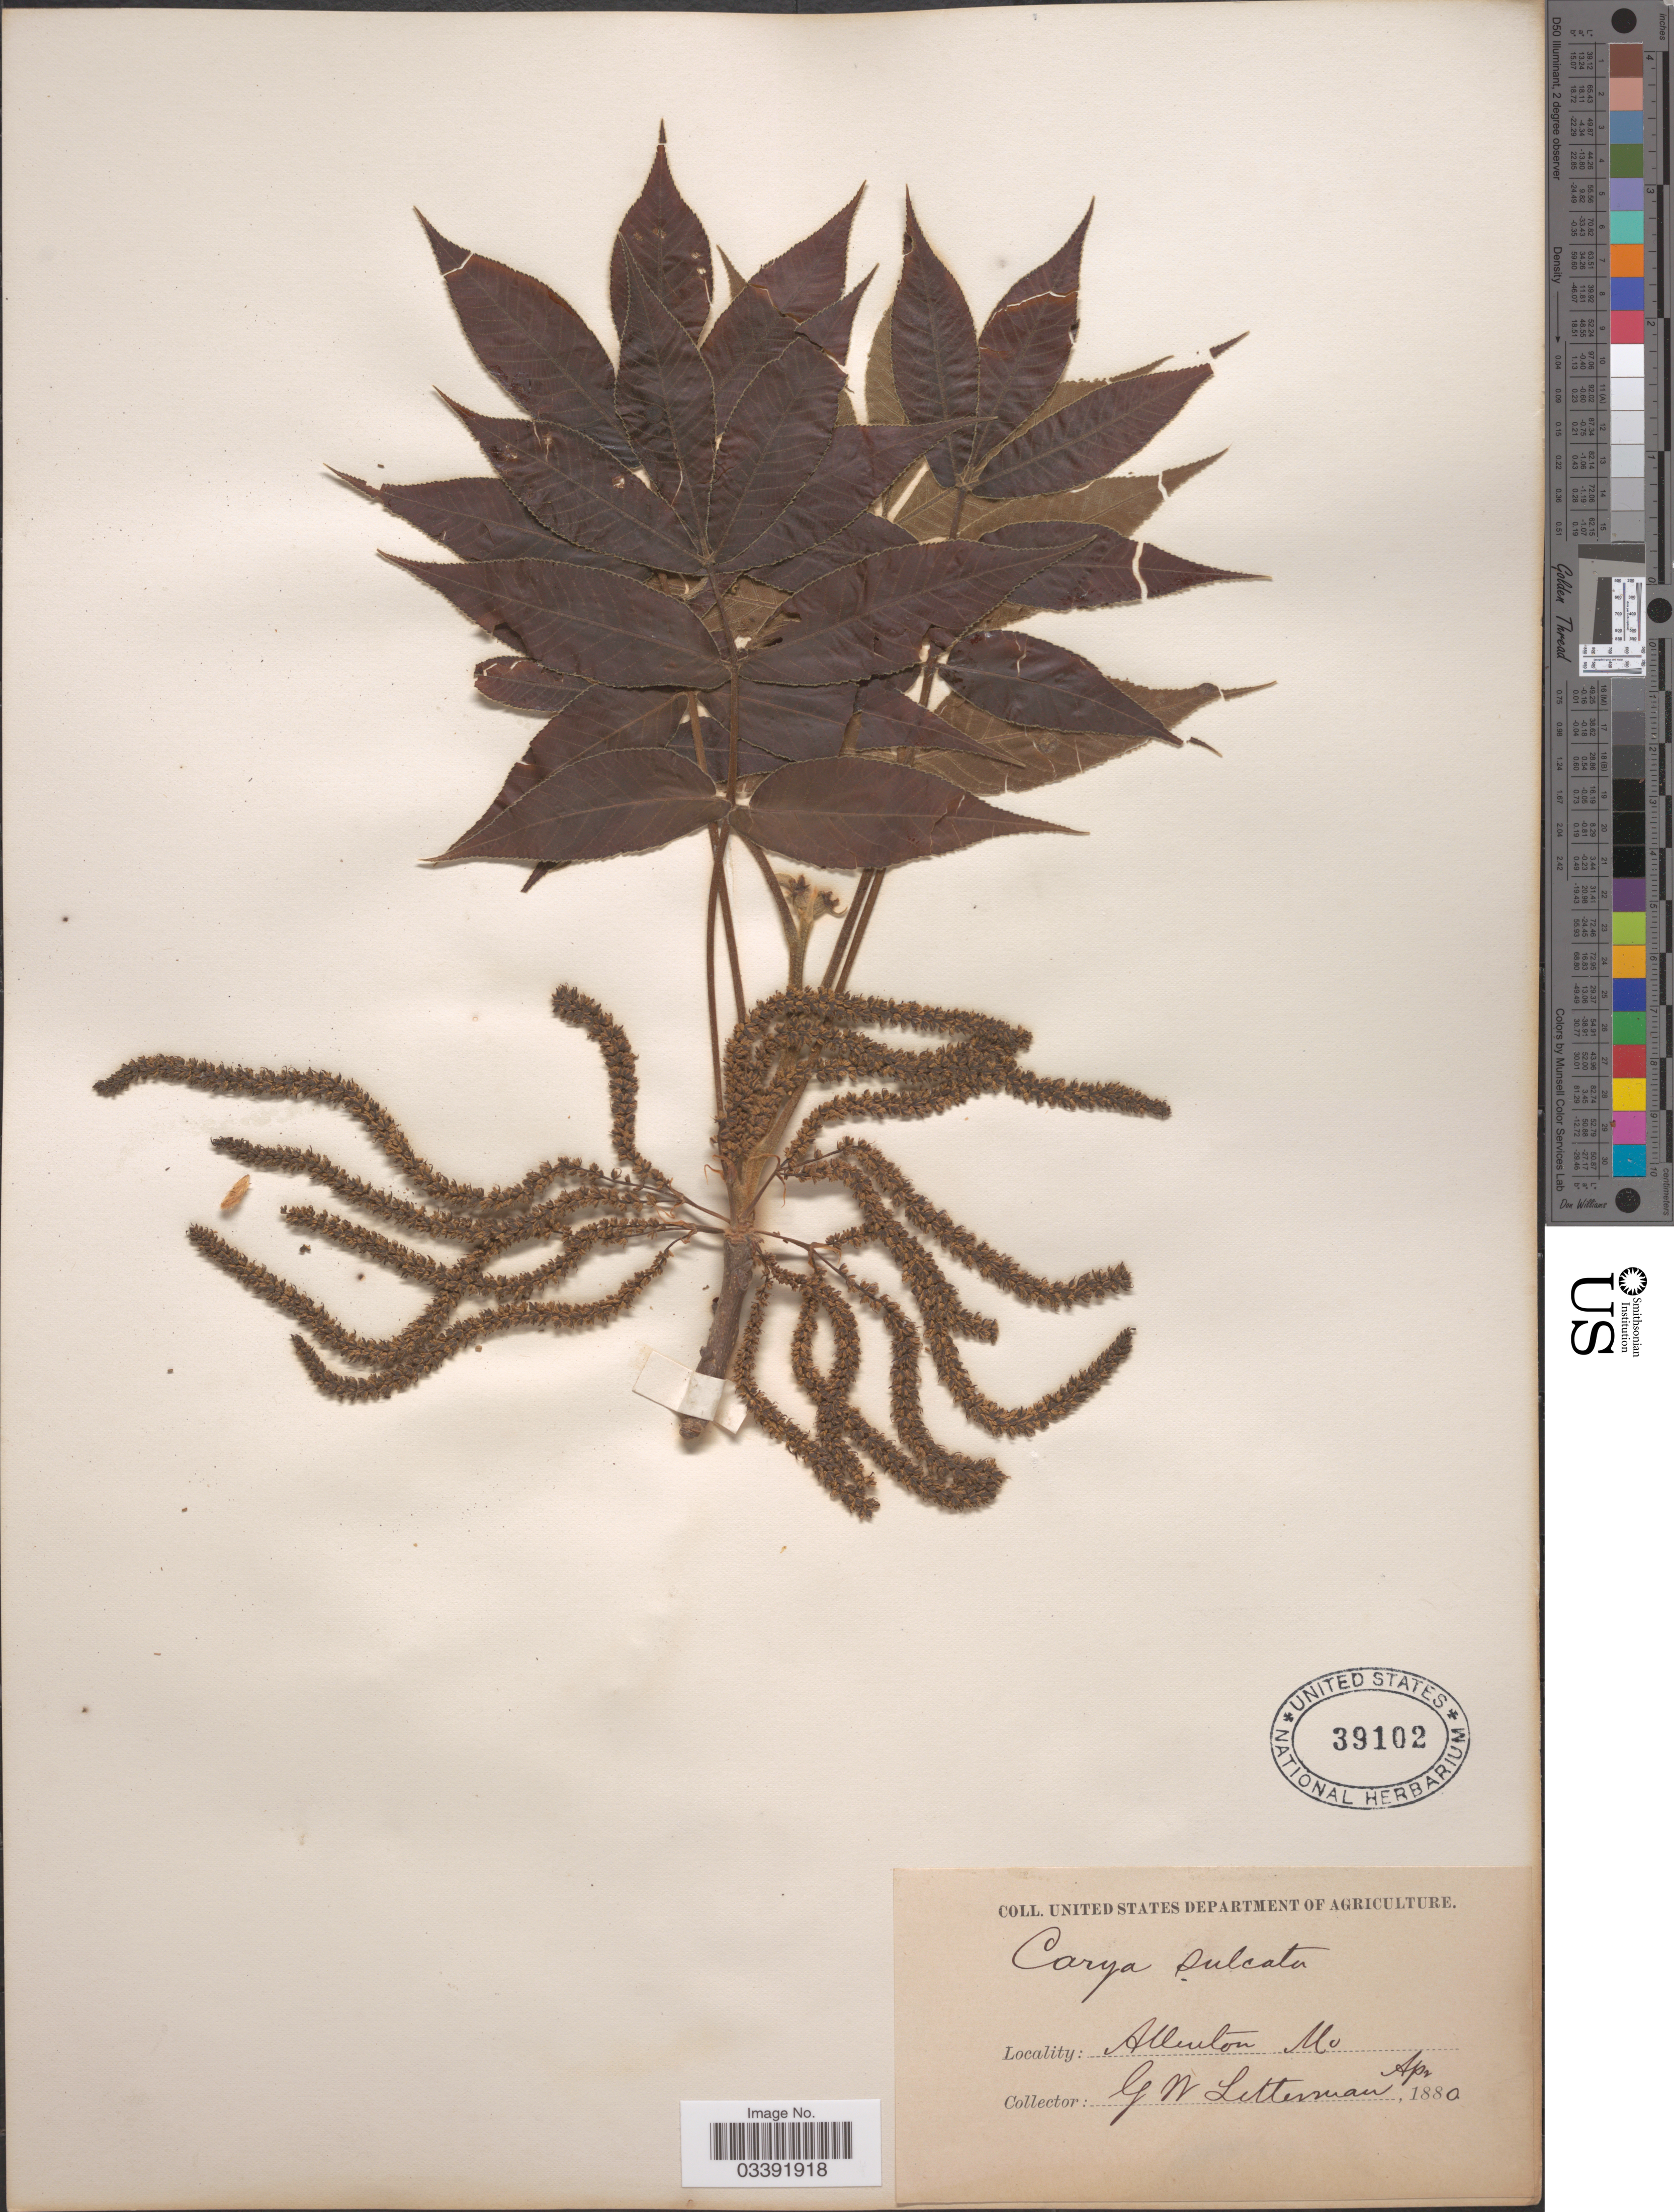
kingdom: Plantae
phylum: Tracheophyta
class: Magnoliopsida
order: Fagales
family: Juglandaceae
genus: Carya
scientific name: Carya laciniosa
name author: (F. Michx.) G. Don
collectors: G. W. Letterman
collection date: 1880-04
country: United States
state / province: Missouri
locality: Allenton.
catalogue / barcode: US 39102